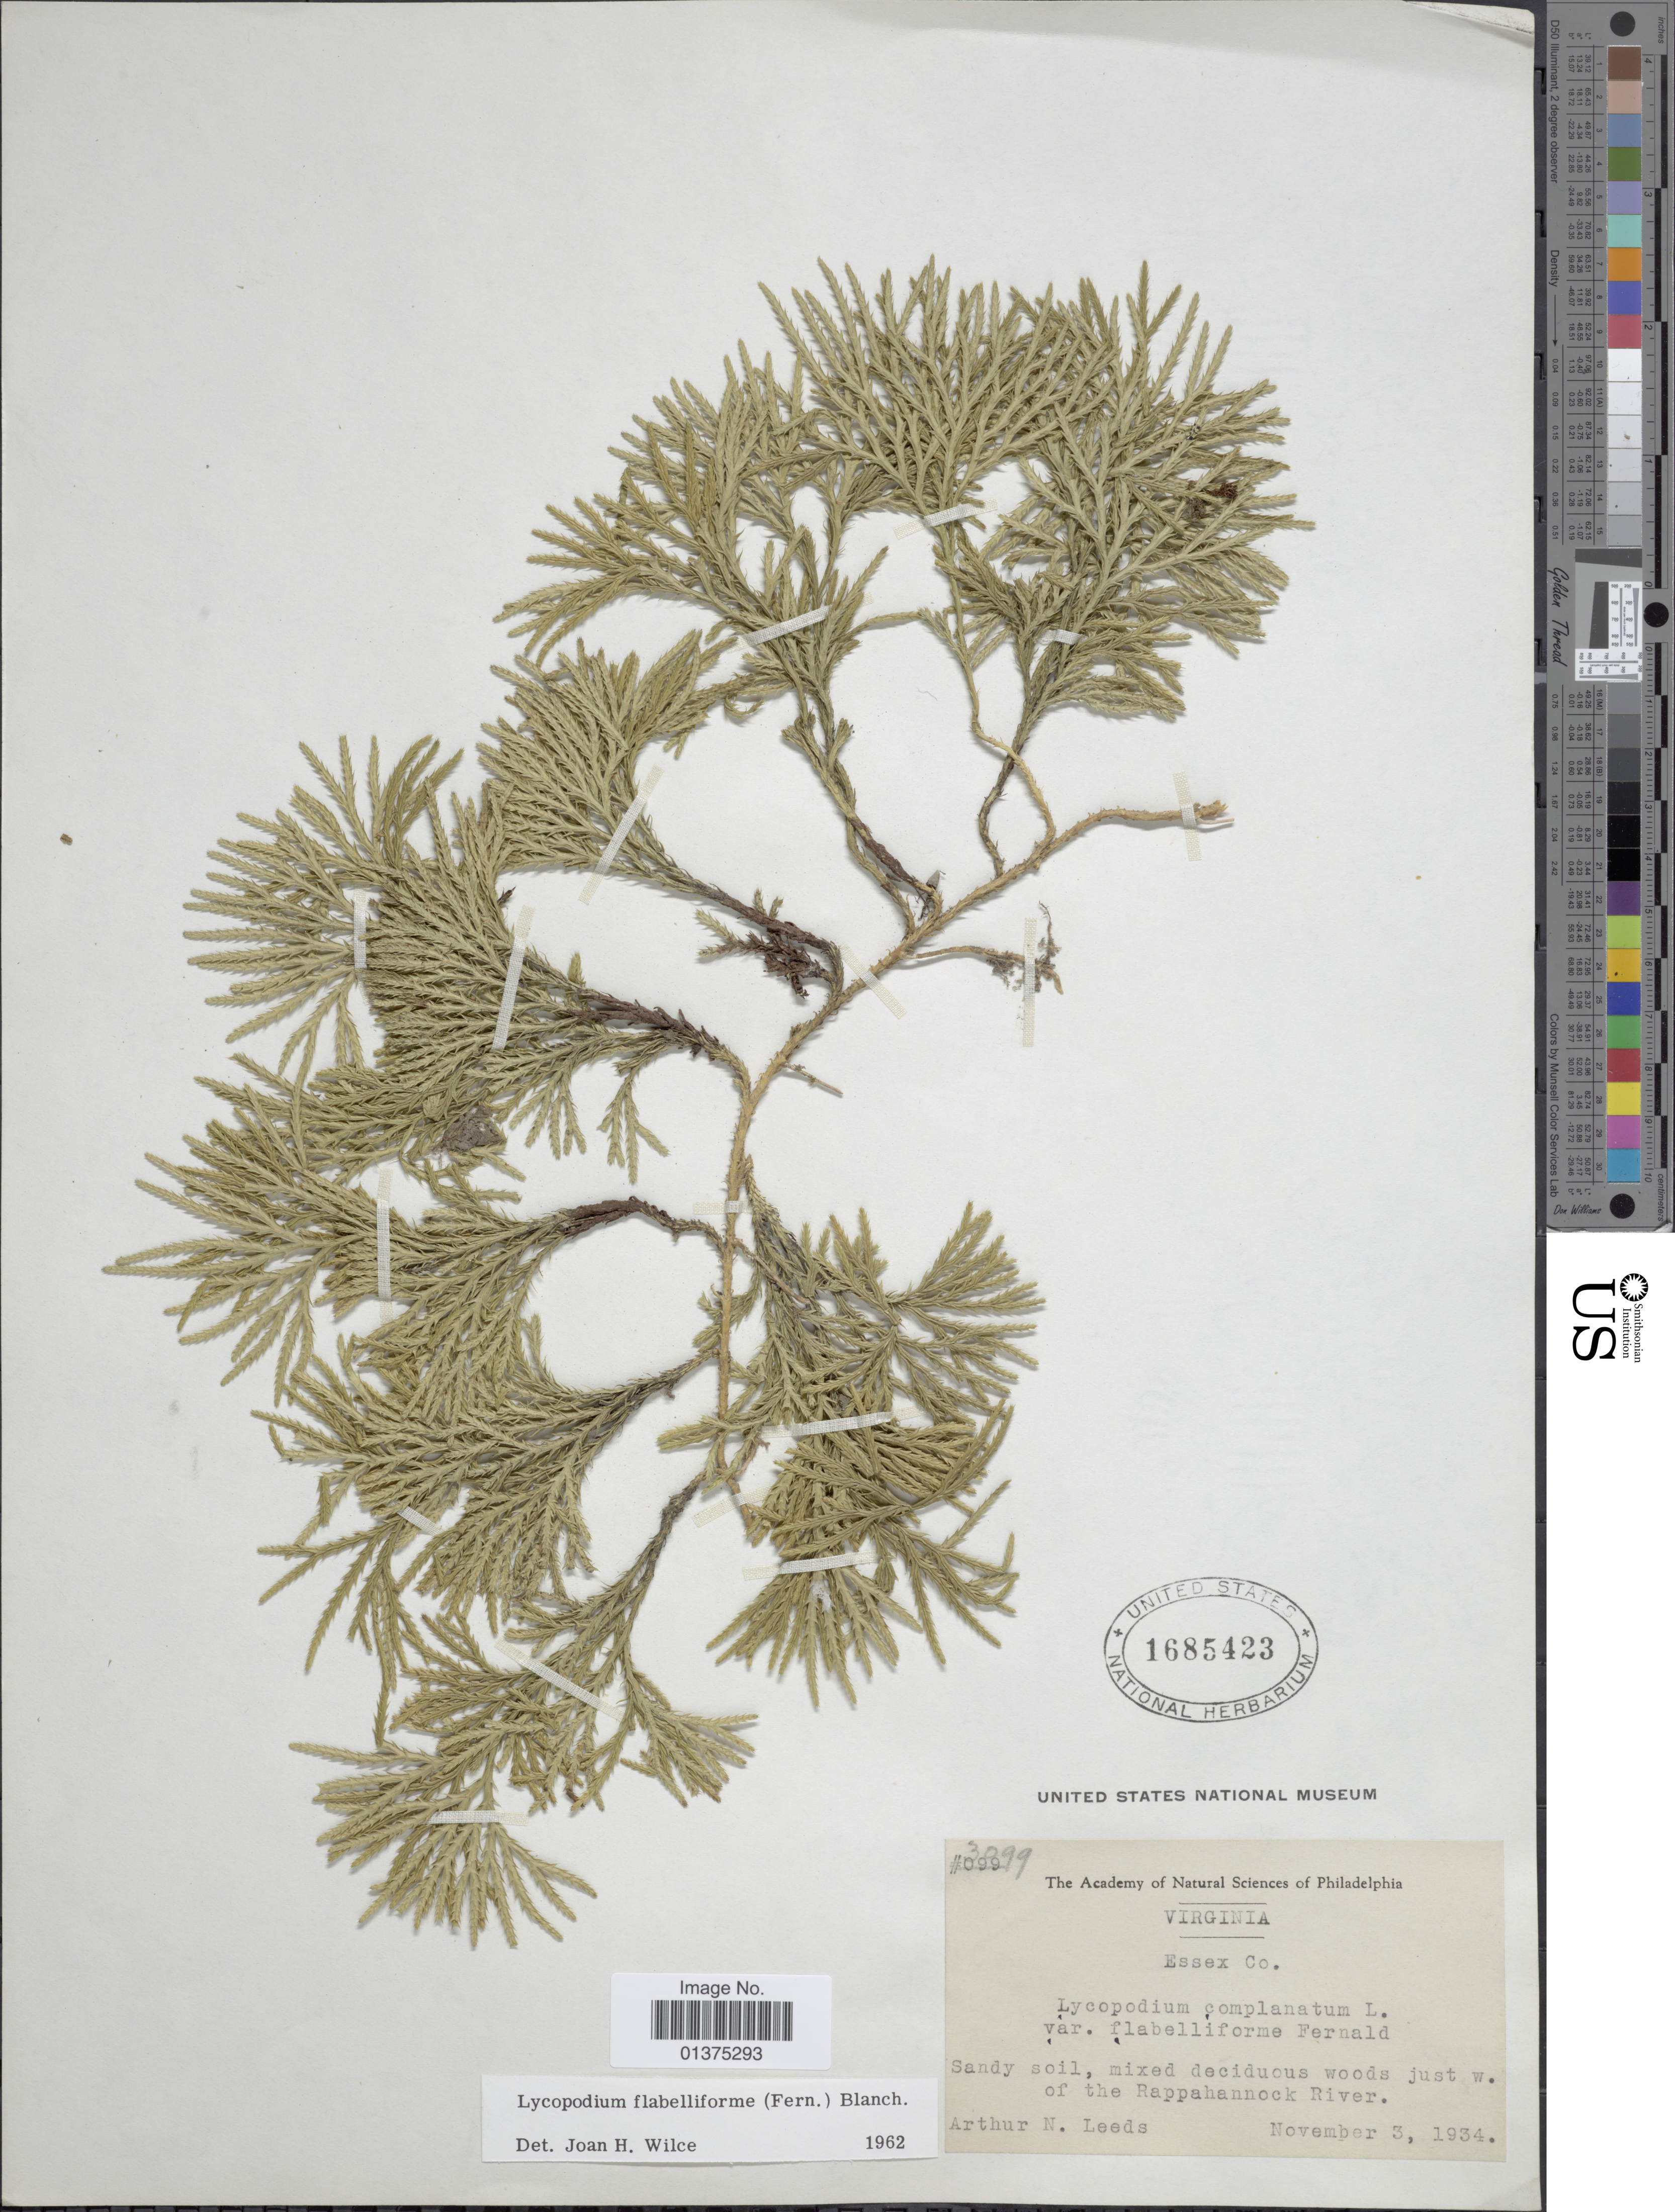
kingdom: Plantae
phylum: Tracheophyta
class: Lycopodiopsida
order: Lycopodiales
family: Lycopodiaceae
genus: Diphasiastrum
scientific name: Diphasiastrum digitatum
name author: (Dill. ex A. Braun) Holub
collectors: A. N. Leeds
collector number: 3099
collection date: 1934-11-03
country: United States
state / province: Virginia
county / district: Essex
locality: Essex Co, Sandy soil, mixed deciduous woods just w. of the Rappahannock River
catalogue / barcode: US 1685423